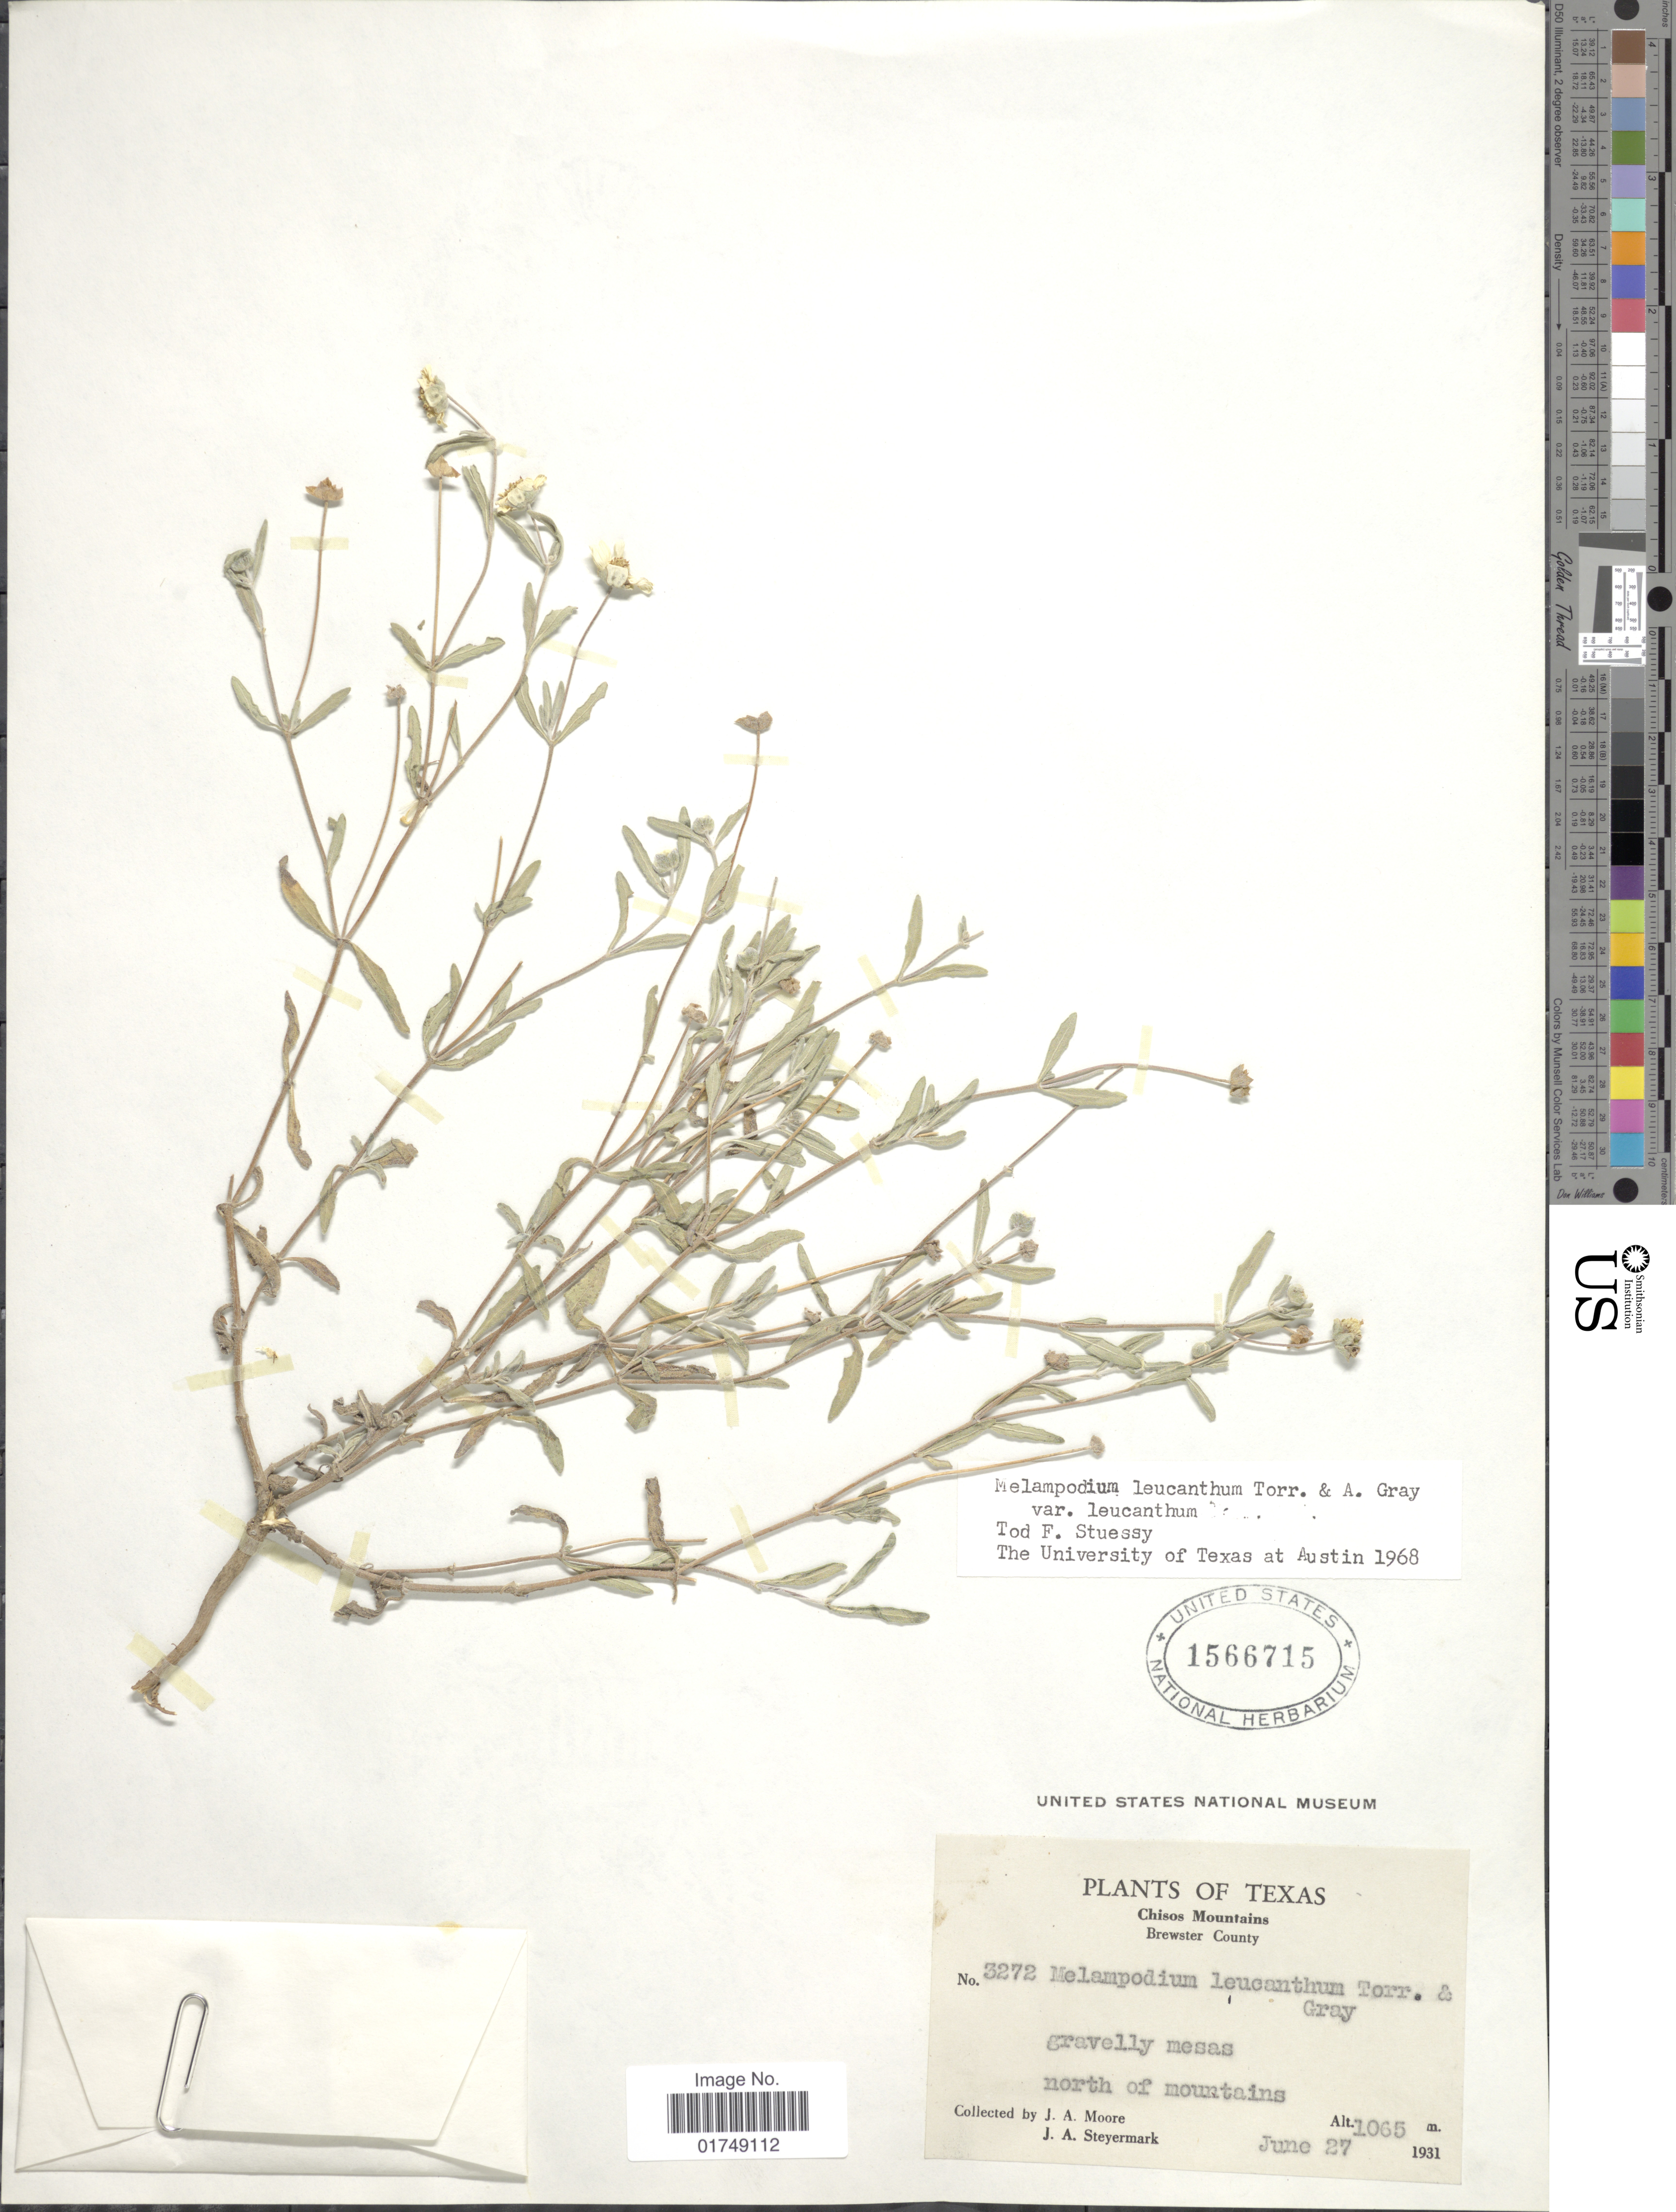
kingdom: Plantae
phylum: Tracheophyta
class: Magnoliopsida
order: Asterales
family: Asteraceae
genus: Melampodium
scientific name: Melampodium leucanthum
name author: Torr. & A. Gray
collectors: J. A. Moore & J. Steyermark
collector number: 3272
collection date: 1931-06-27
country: United States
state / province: Texas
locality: Chisos Mountains, Brewster County, north of mountains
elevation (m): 1065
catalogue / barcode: US 1566715